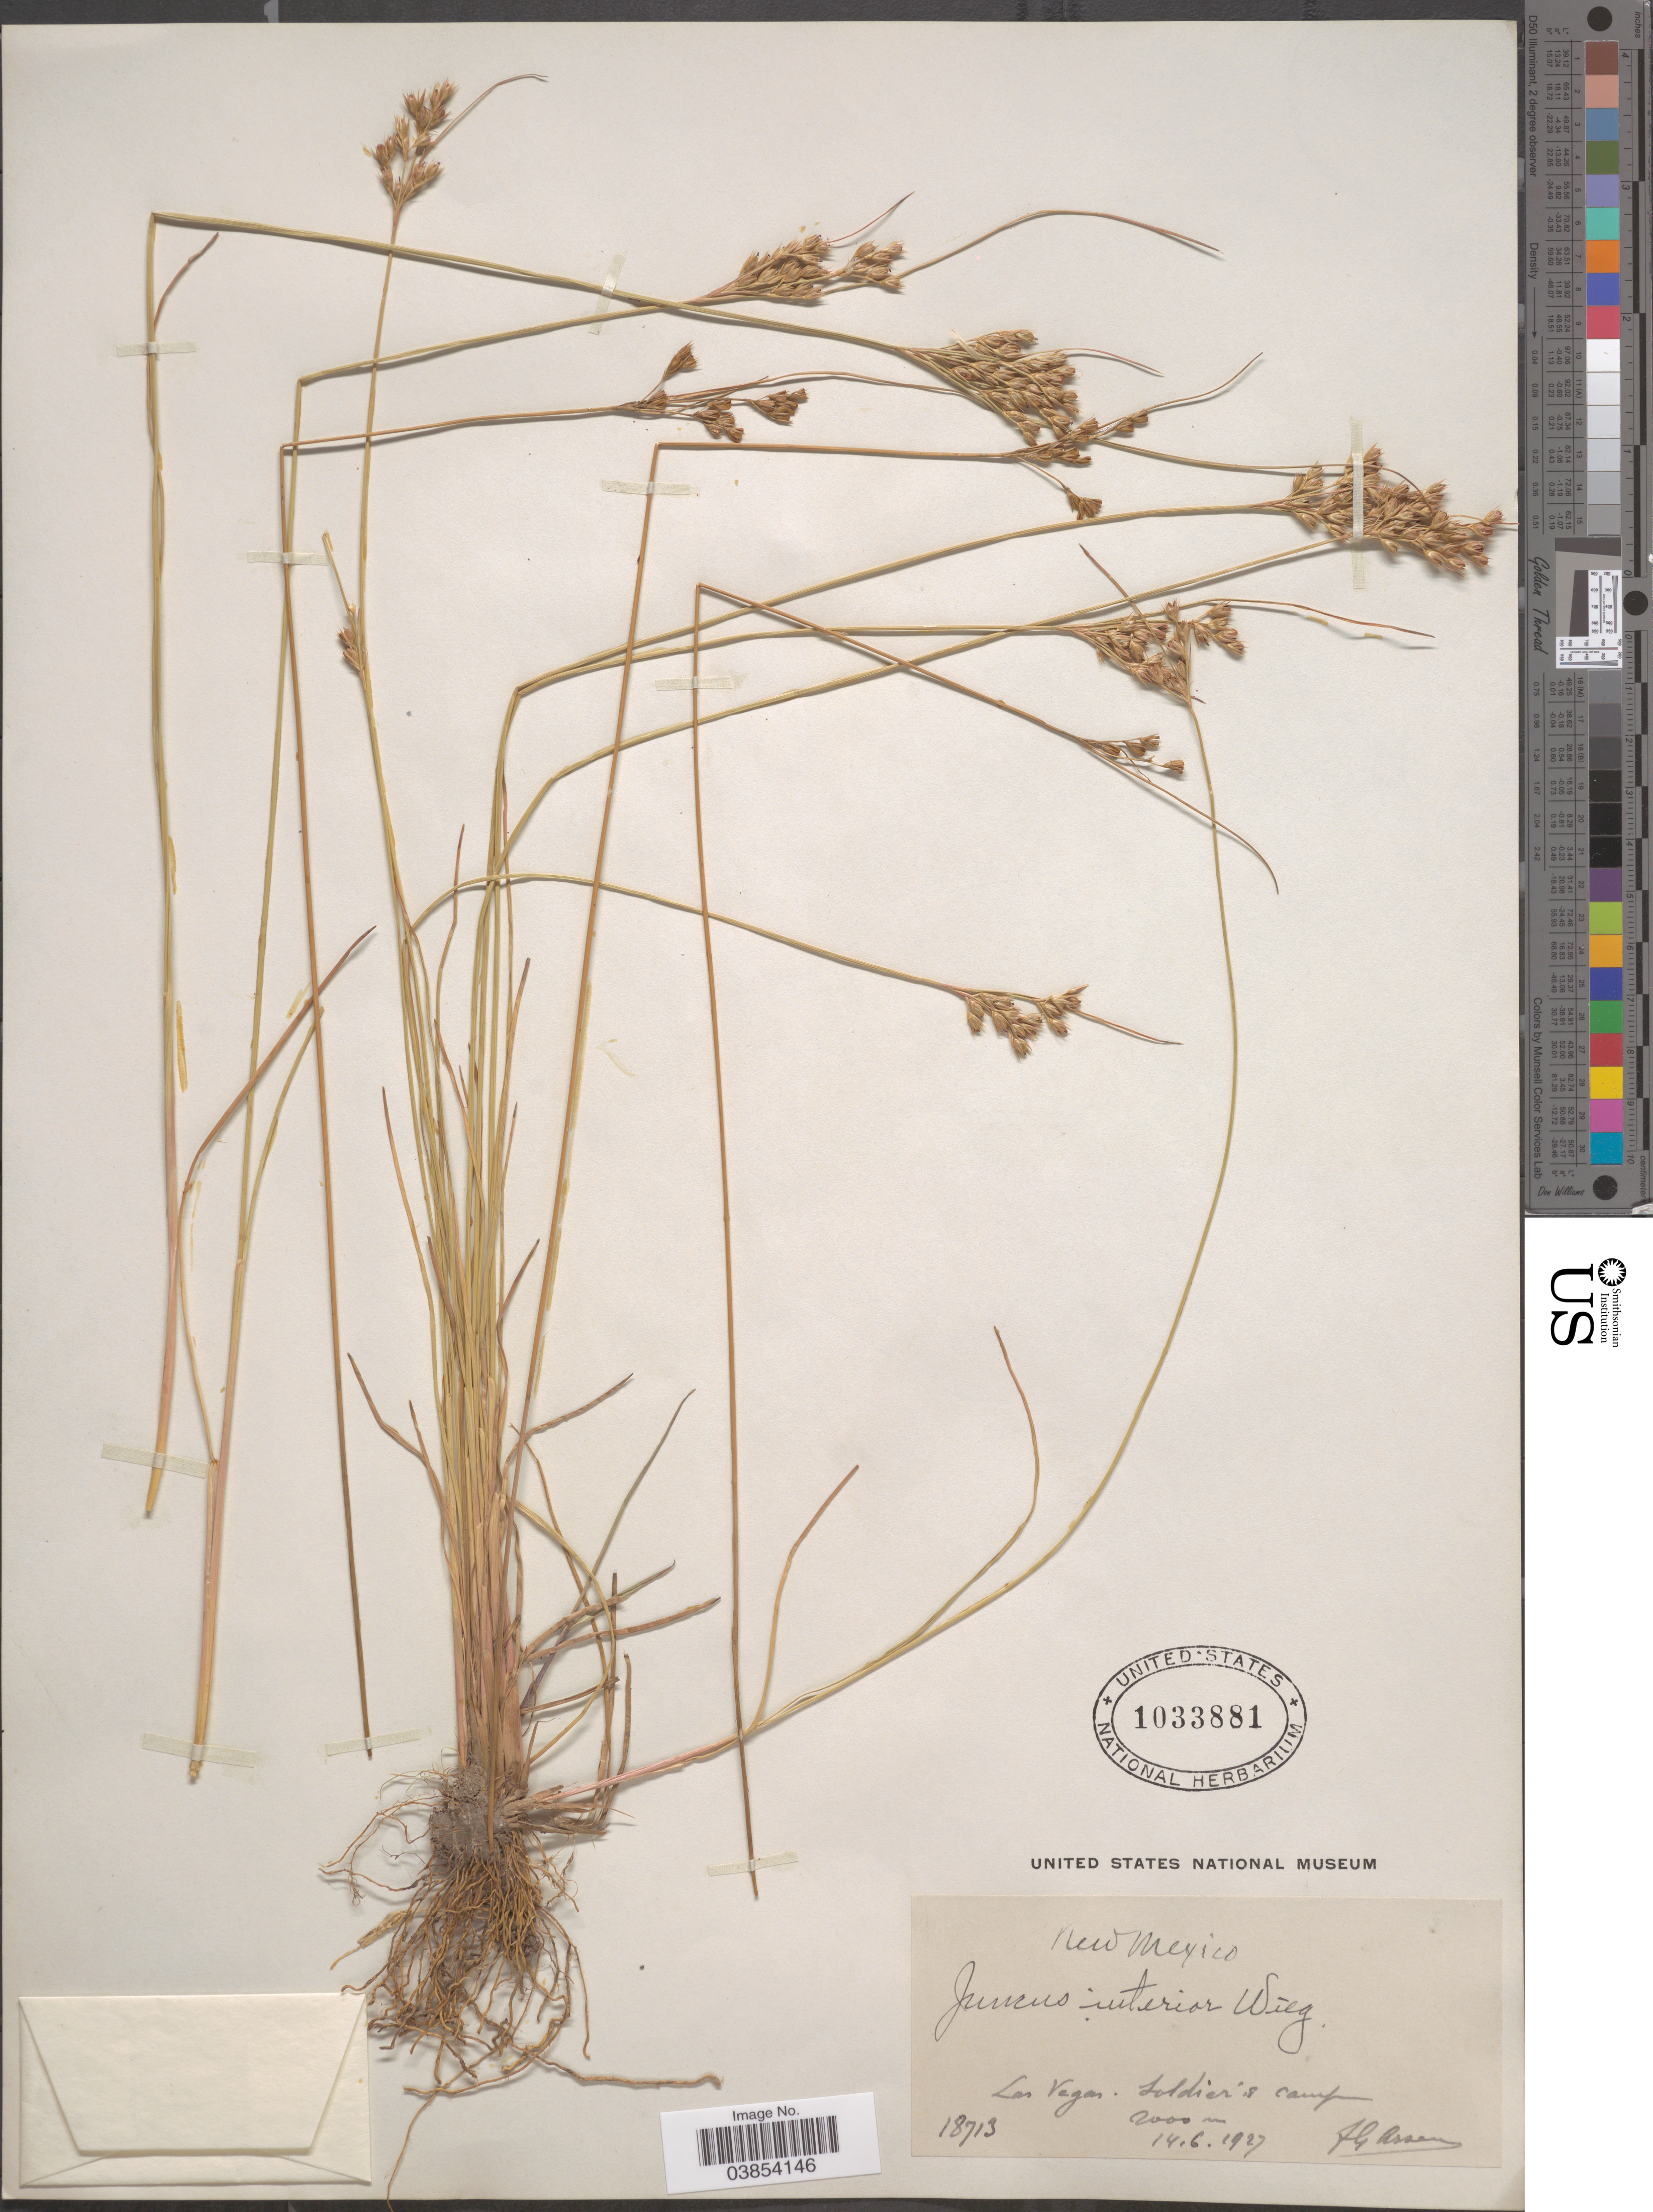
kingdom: Plantae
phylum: Tracheophyta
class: Liliopsida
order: Poales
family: Juncaceae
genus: Juncus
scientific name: Juncus interior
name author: Wiegand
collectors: F. Arsène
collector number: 18713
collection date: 1927-06-14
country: United States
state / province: New Mexico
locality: Las Vegas. Soldier's camp.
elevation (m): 2000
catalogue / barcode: US 1033881